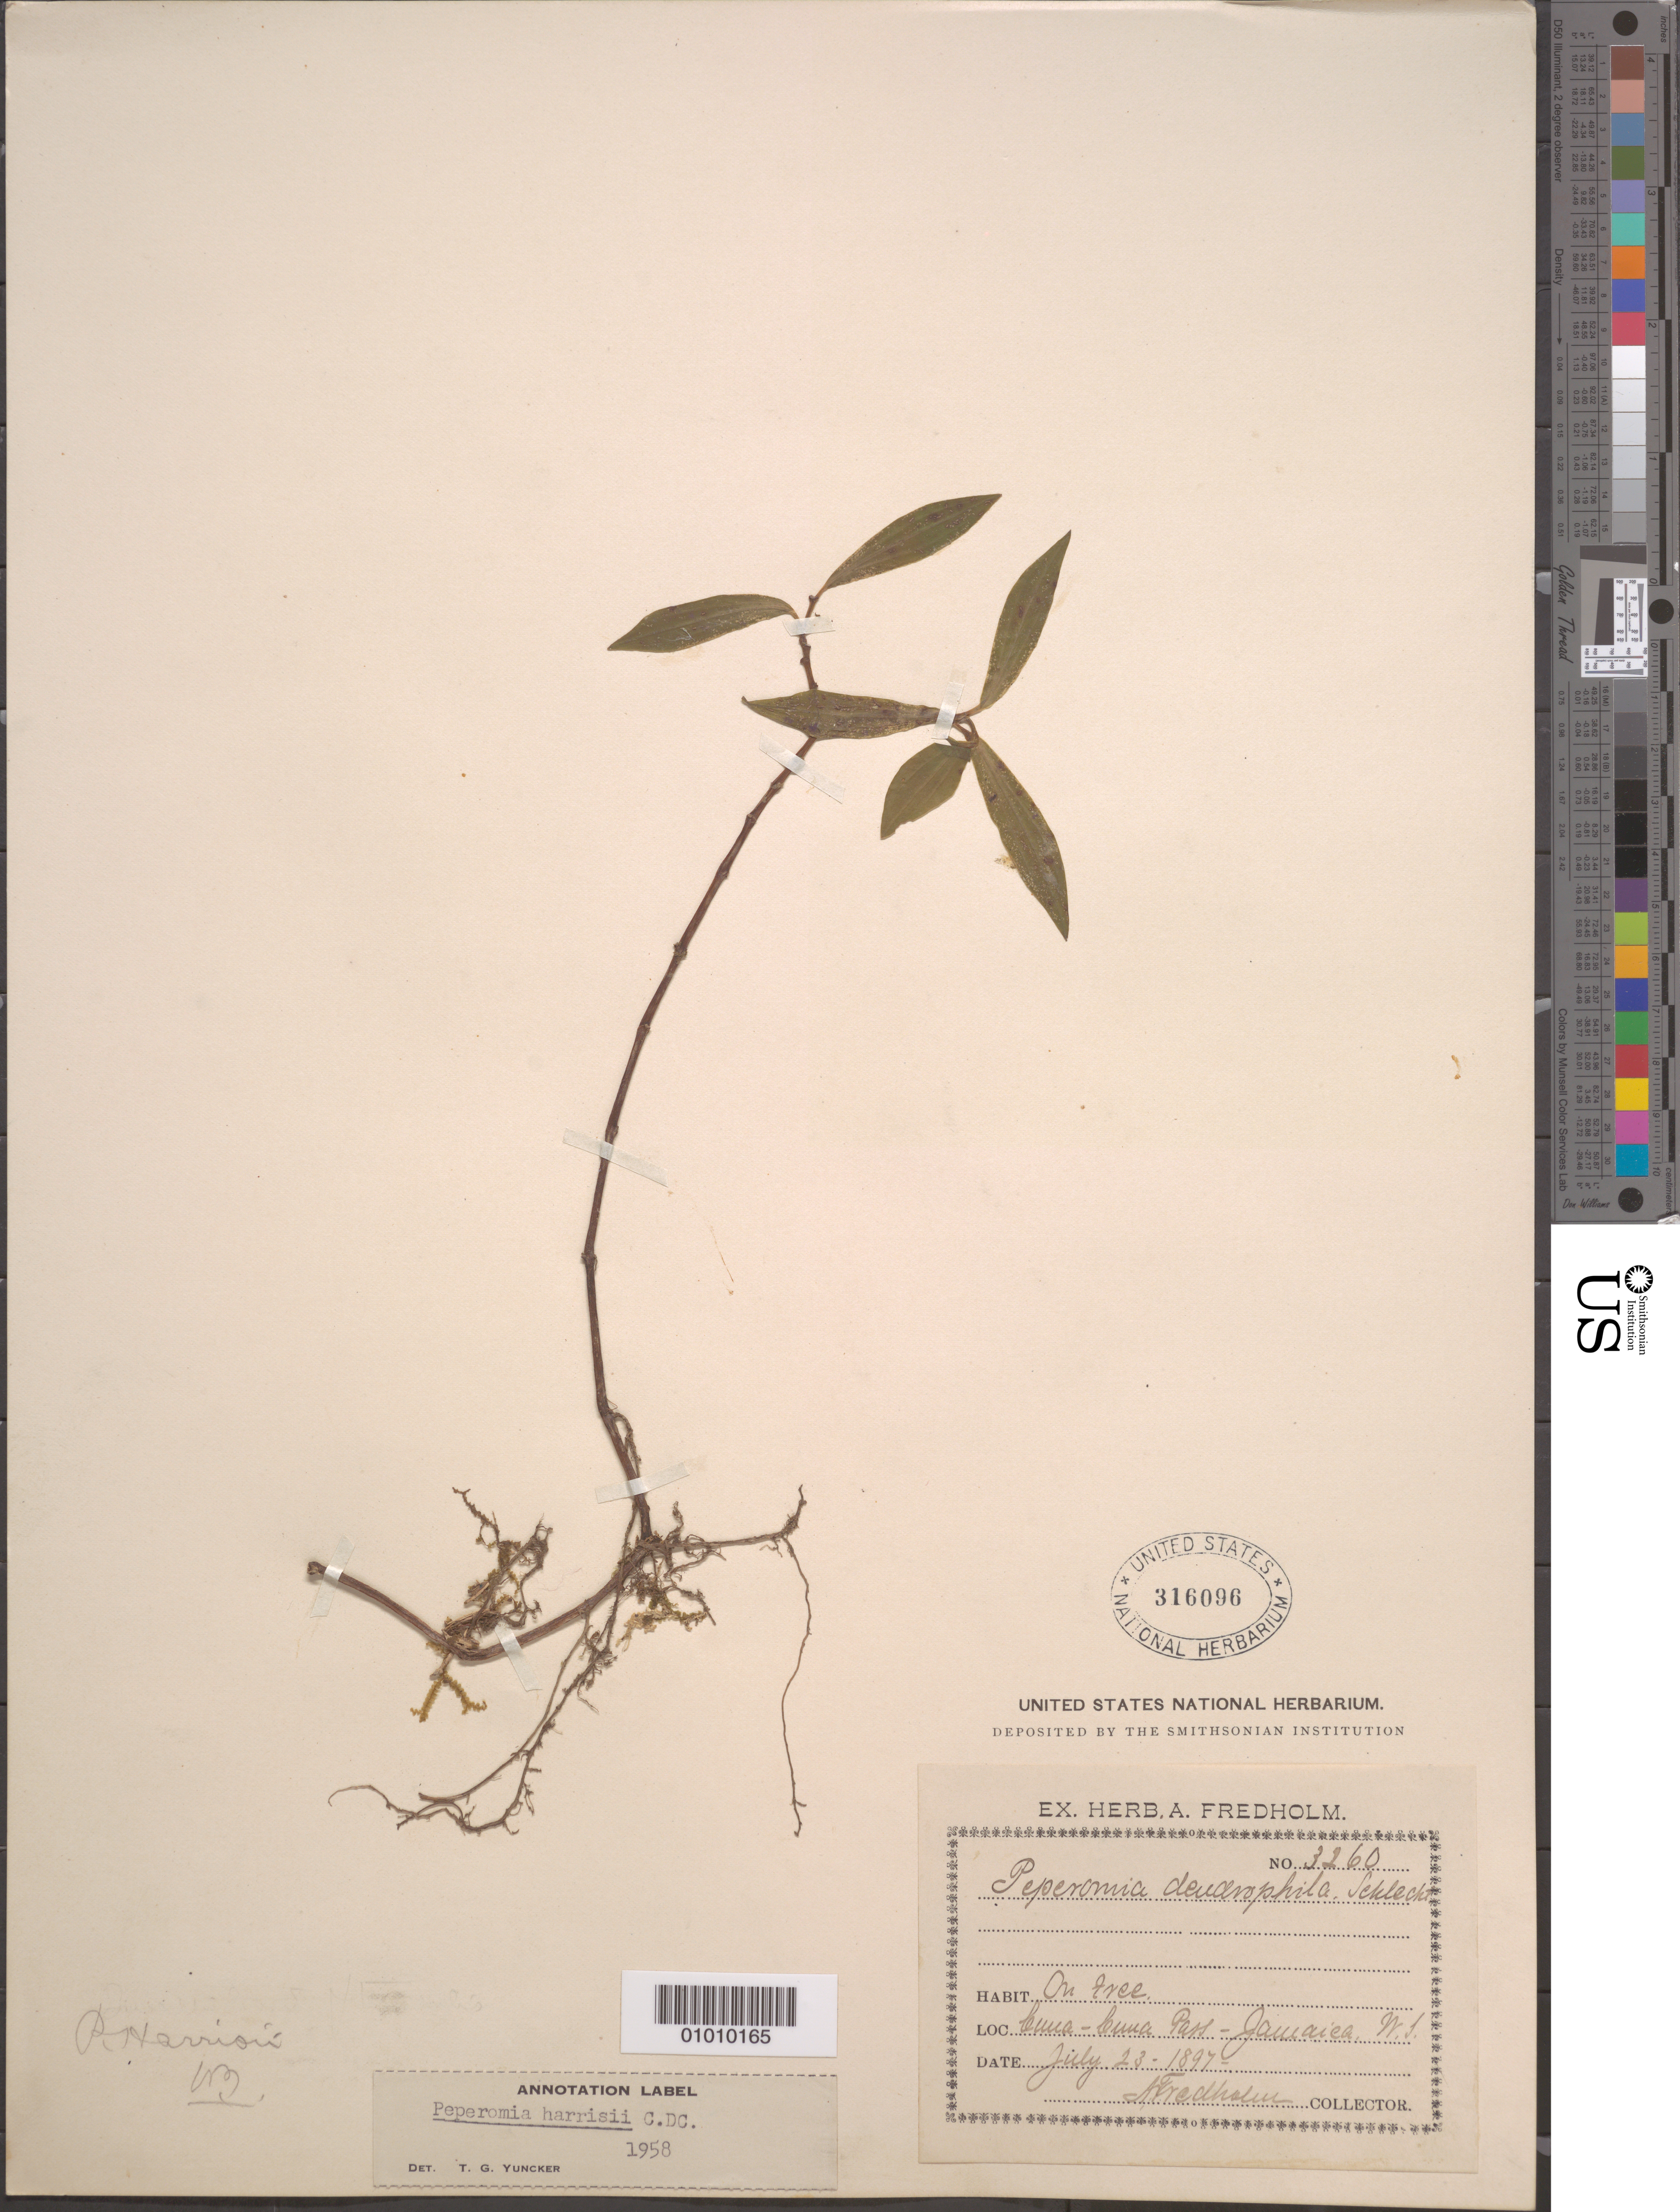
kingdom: Plantae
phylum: Tracheophyta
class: Magnoliopsida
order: Piperales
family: Piperaceae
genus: Peperomia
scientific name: Peperomia harrisii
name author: C. DC.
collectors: A. Fredholm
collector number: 3260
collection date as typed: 23 Jul 1897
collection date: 1897-07-23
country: Jamaica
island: Jamaica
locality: On tree. Luna Luna.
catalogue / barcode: US 316096